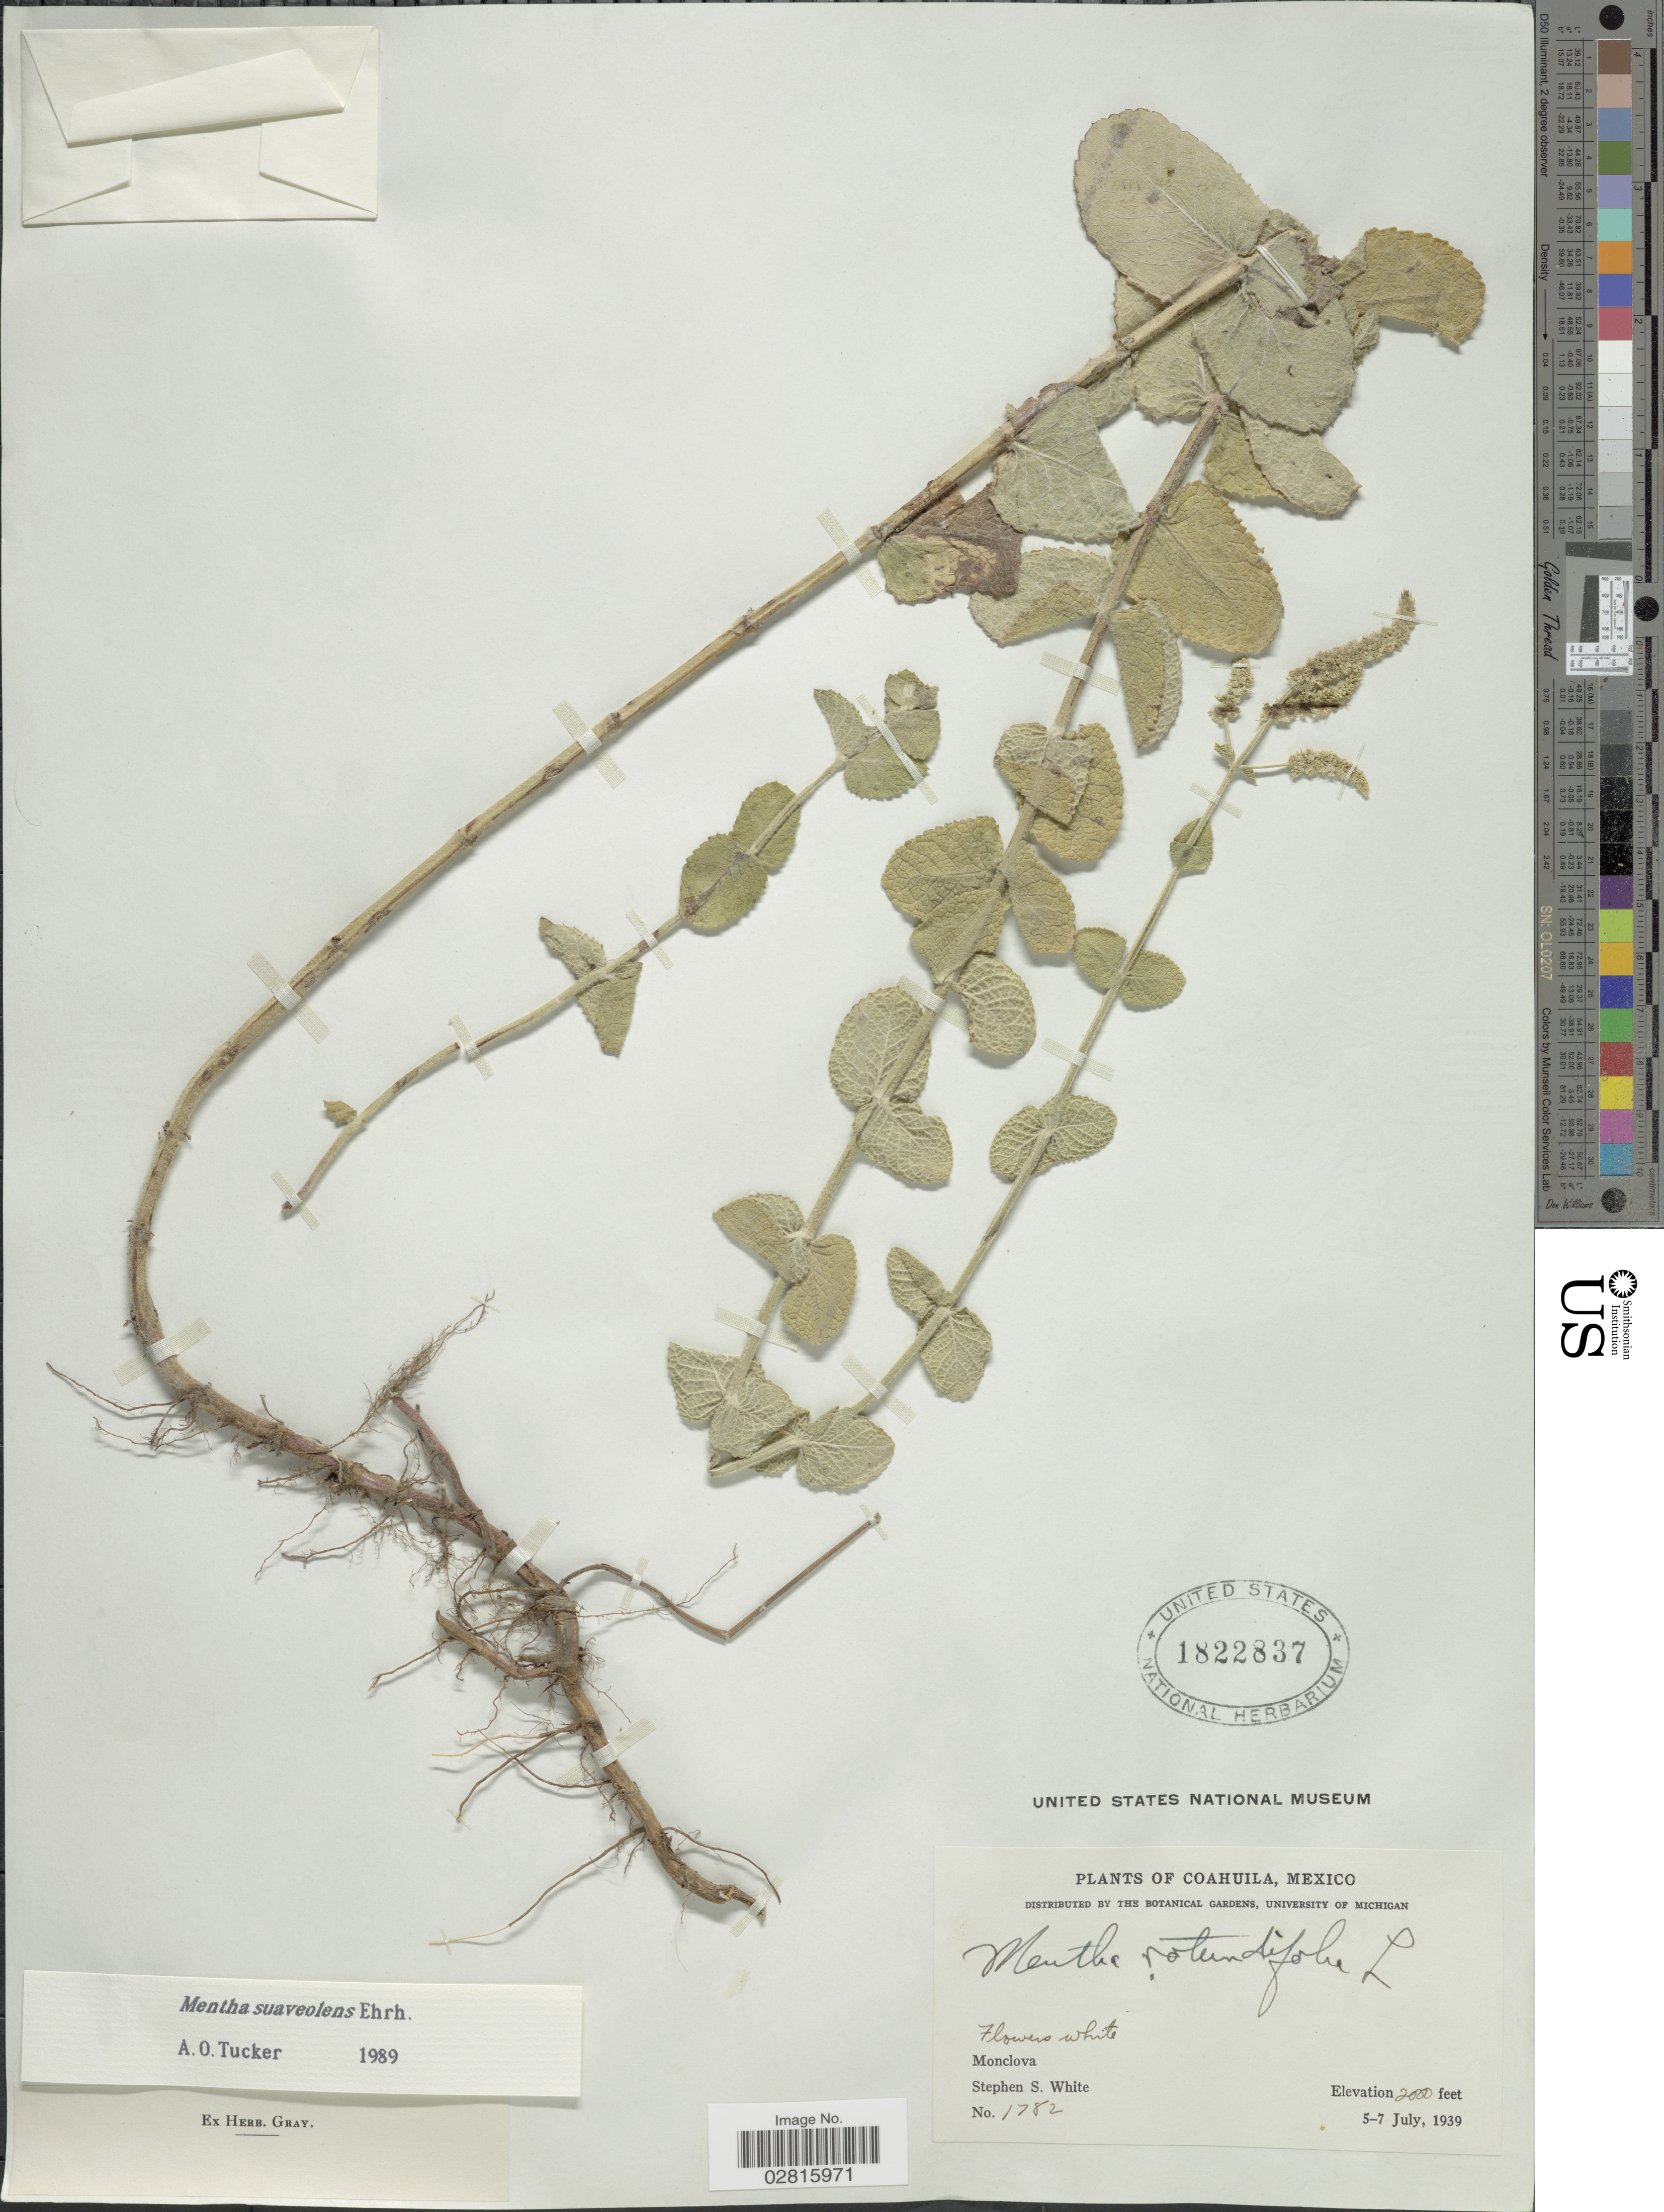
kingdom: Plantae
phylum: Tracheophyta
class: Magnoliopsida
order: Lamiales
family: Lamiaceae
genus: Mentha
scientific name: Mentha suaveolens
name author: Ehrh.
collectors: S. S. White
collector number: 1782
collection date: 1939-07-05/1939-07-07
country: Mexico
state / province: Coahuila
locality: Monclova.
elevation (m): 610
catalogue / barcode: US 1822837